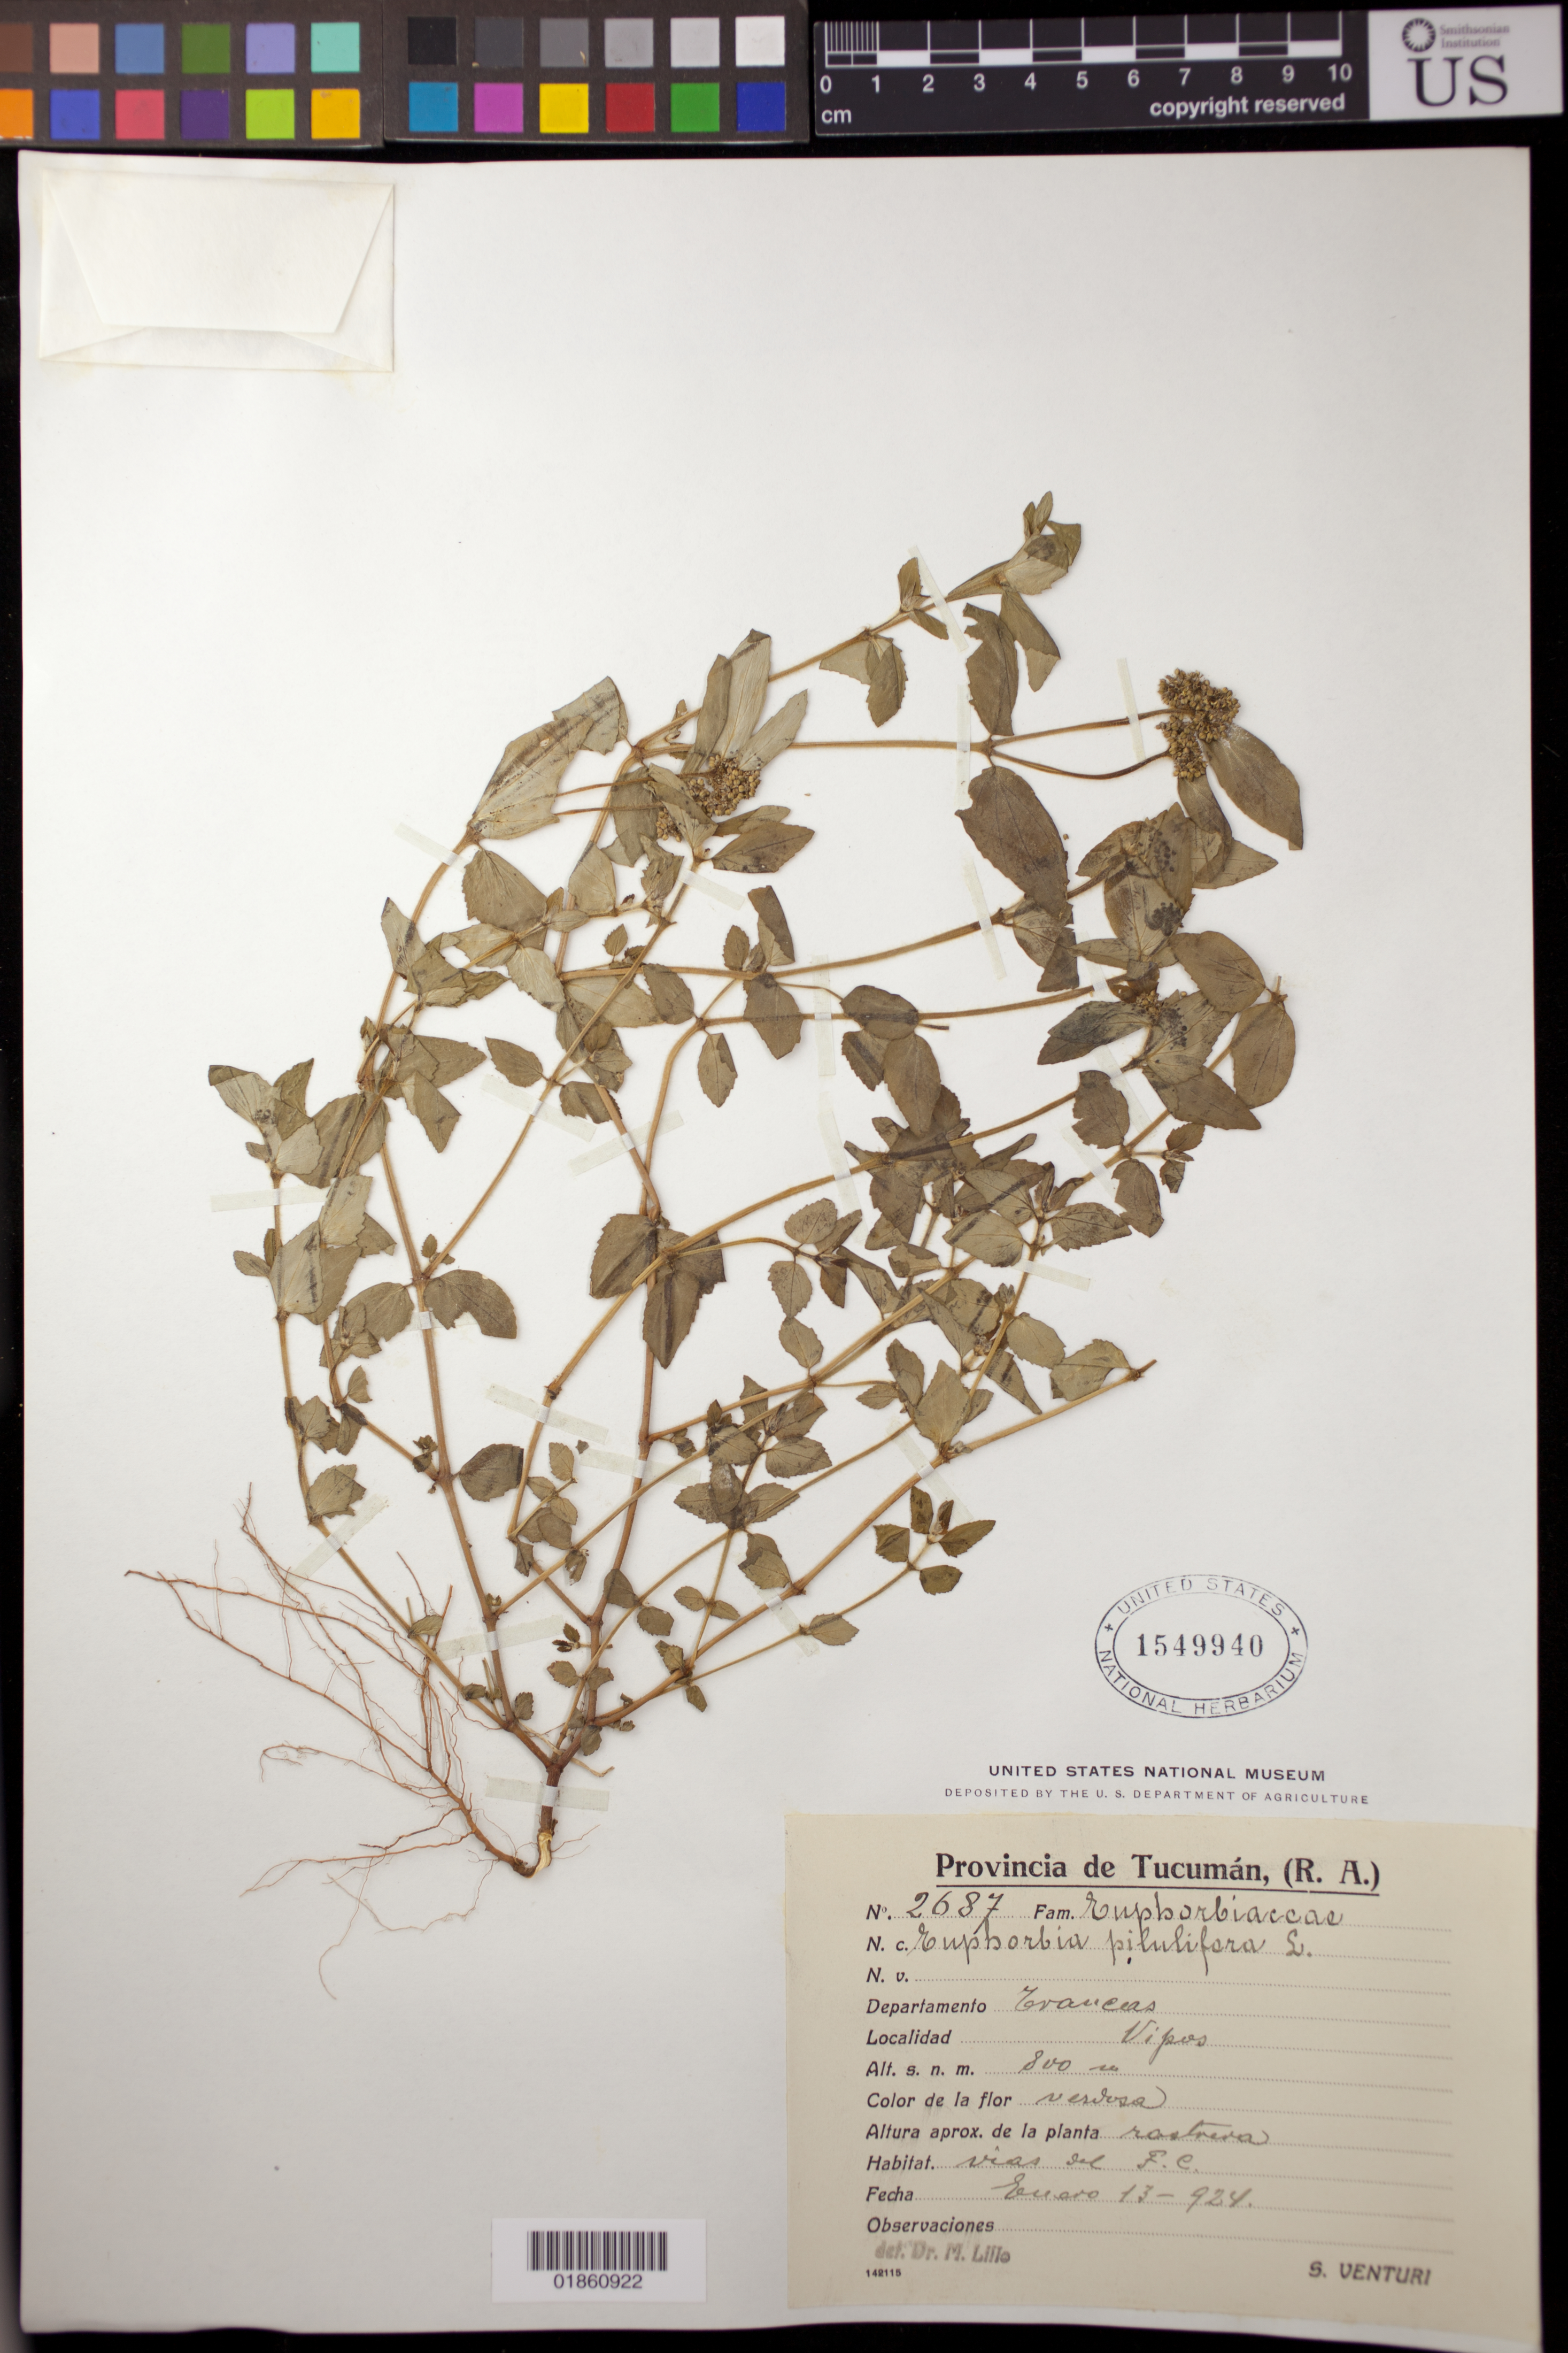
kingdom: Plantae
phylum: Tracheophyta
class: Magnoliopsida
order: Malpighiales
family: Euphorbiaceae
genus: Euphorbia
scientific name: Euphorbia hirta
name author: L.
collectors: S. Venturi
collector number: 2687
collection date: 1924-01-13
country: Argentina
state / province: Tucuman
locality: Departamento Trancas, Vipos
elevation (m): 800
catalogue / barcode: US 1549940